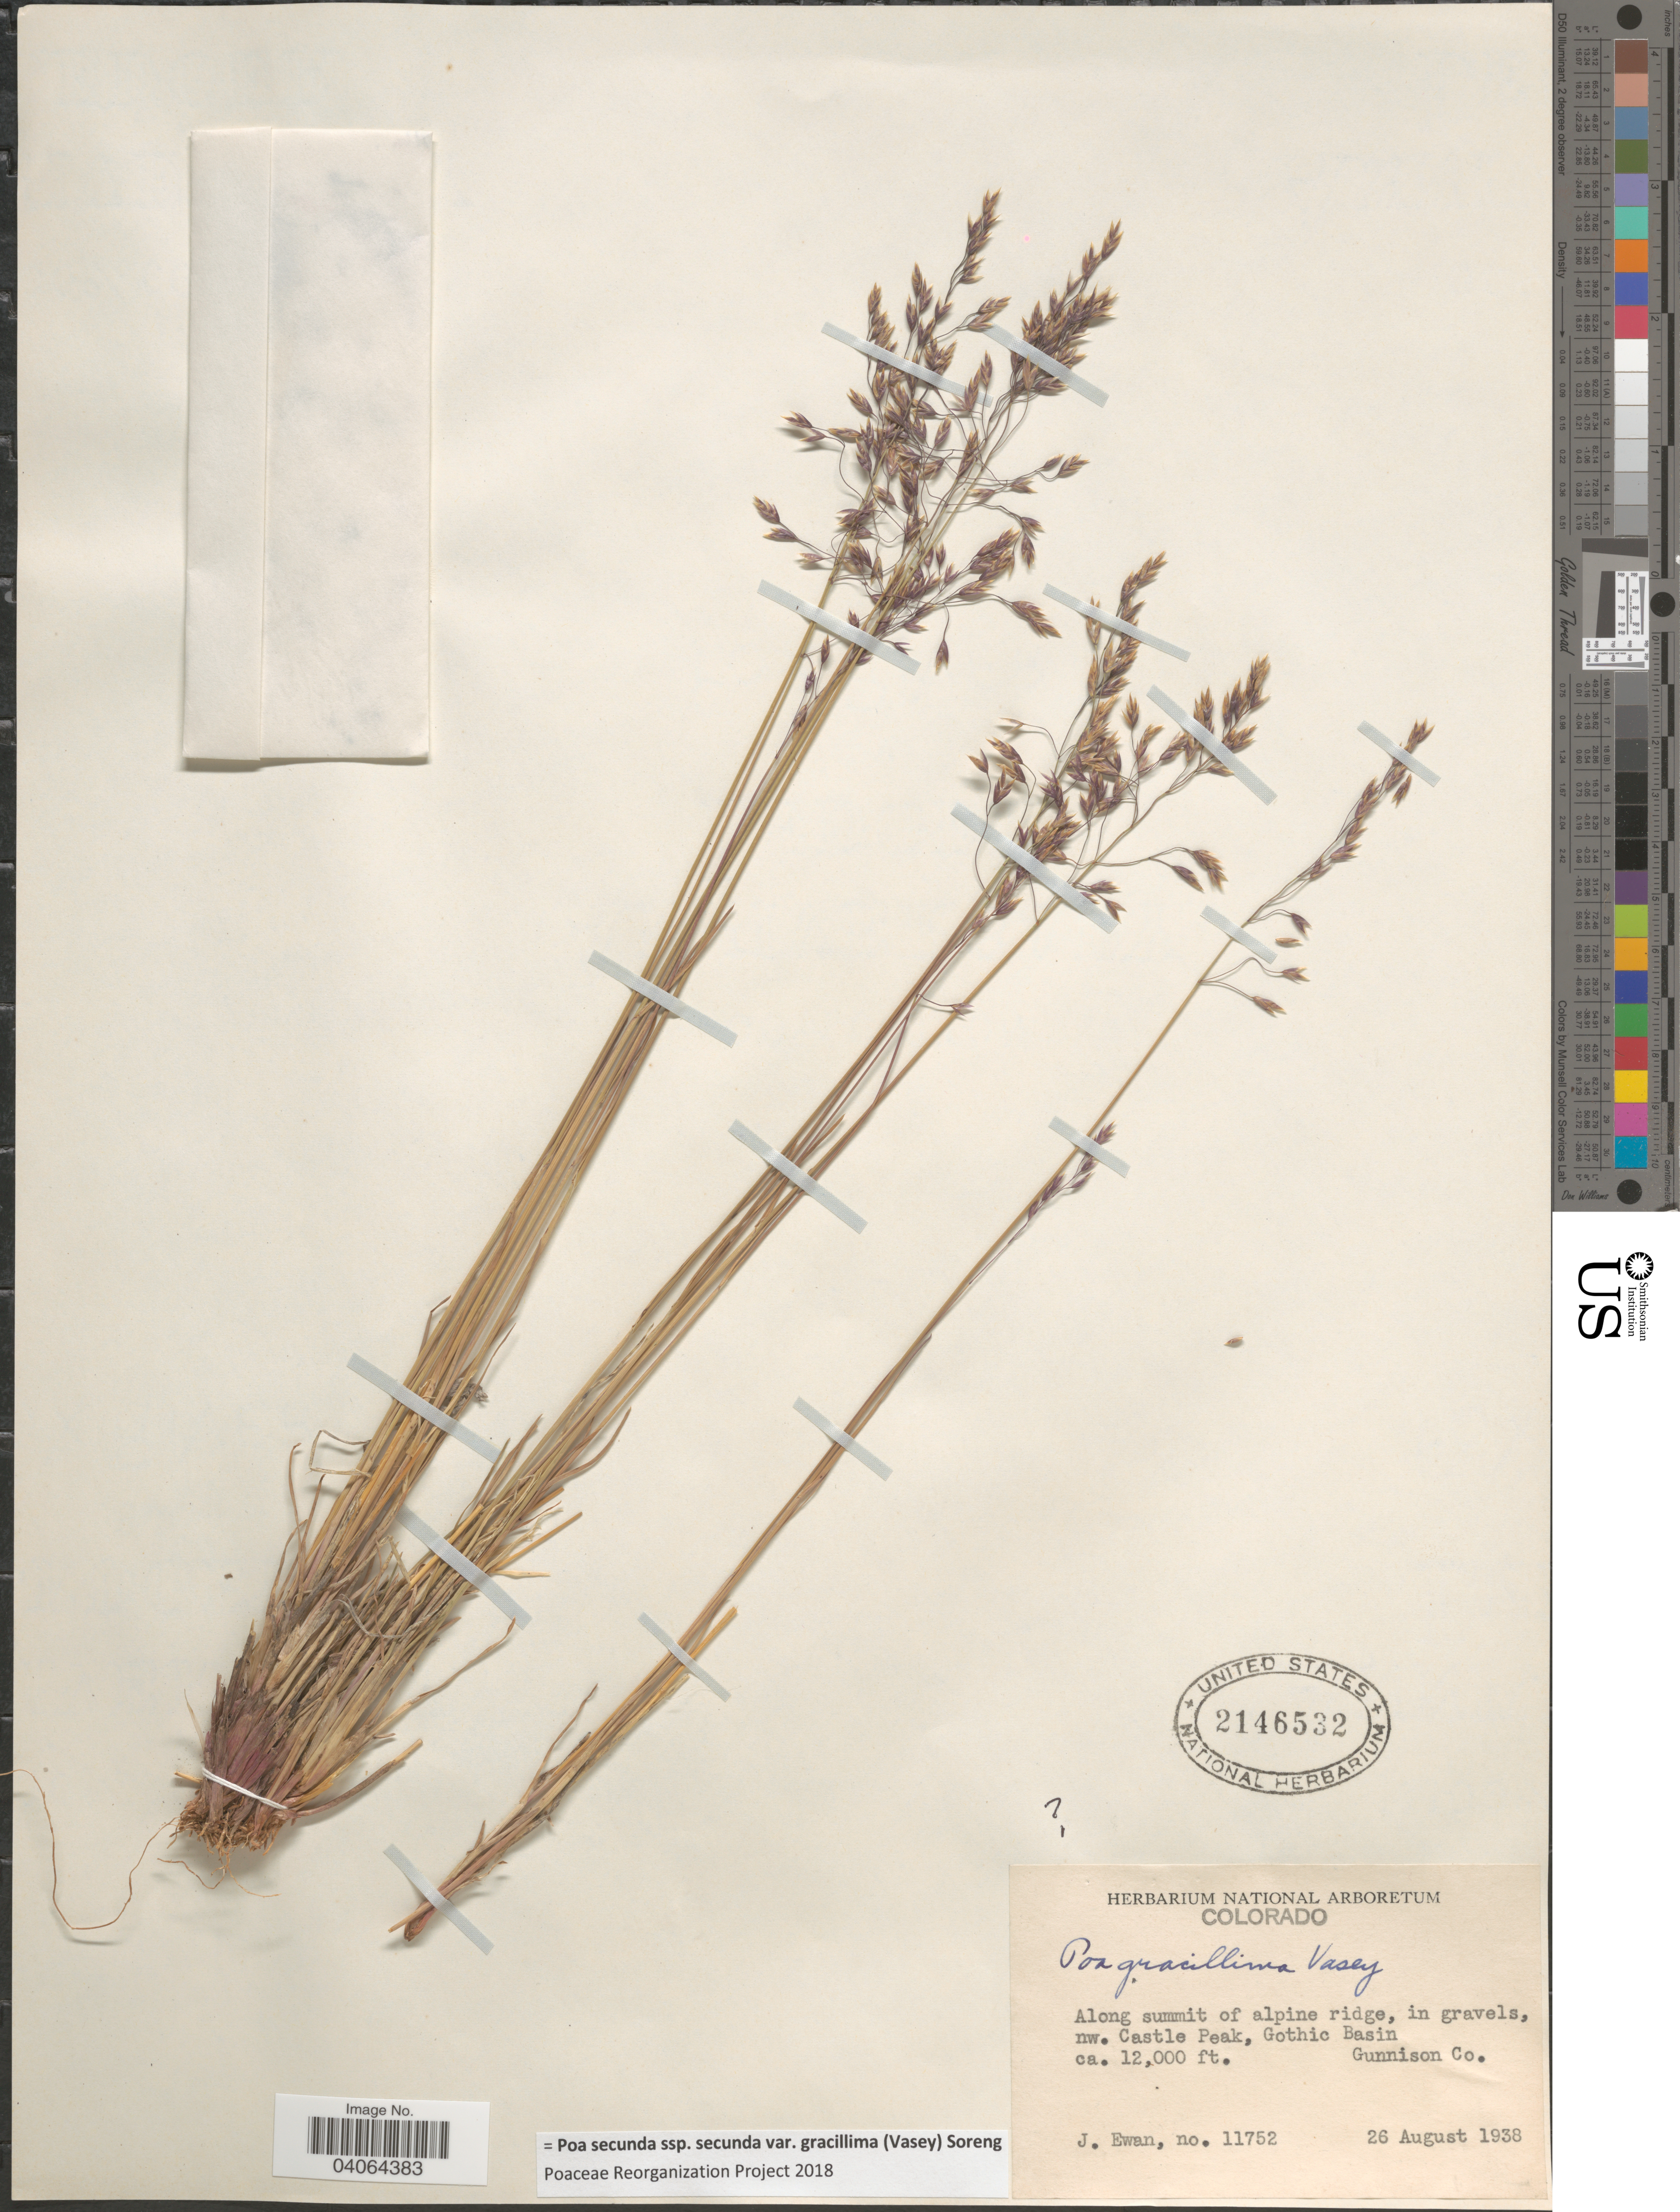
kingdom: Plantae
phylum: Tracheophyta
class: Liliopsida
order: Poales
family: Poaceae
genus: Poa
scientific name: Poa secunda subsp. secunda var. gracillima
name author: (Vasey) Soreng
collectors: J. A. Ewan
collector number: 11752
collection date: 1938-08-26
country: United States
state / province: Colorado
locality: Along summit of alpine ridge, in gravels, nw. Castle Peak, Gothic Basin, Gunnison Co.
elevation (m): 3658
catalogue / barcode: US 2146532